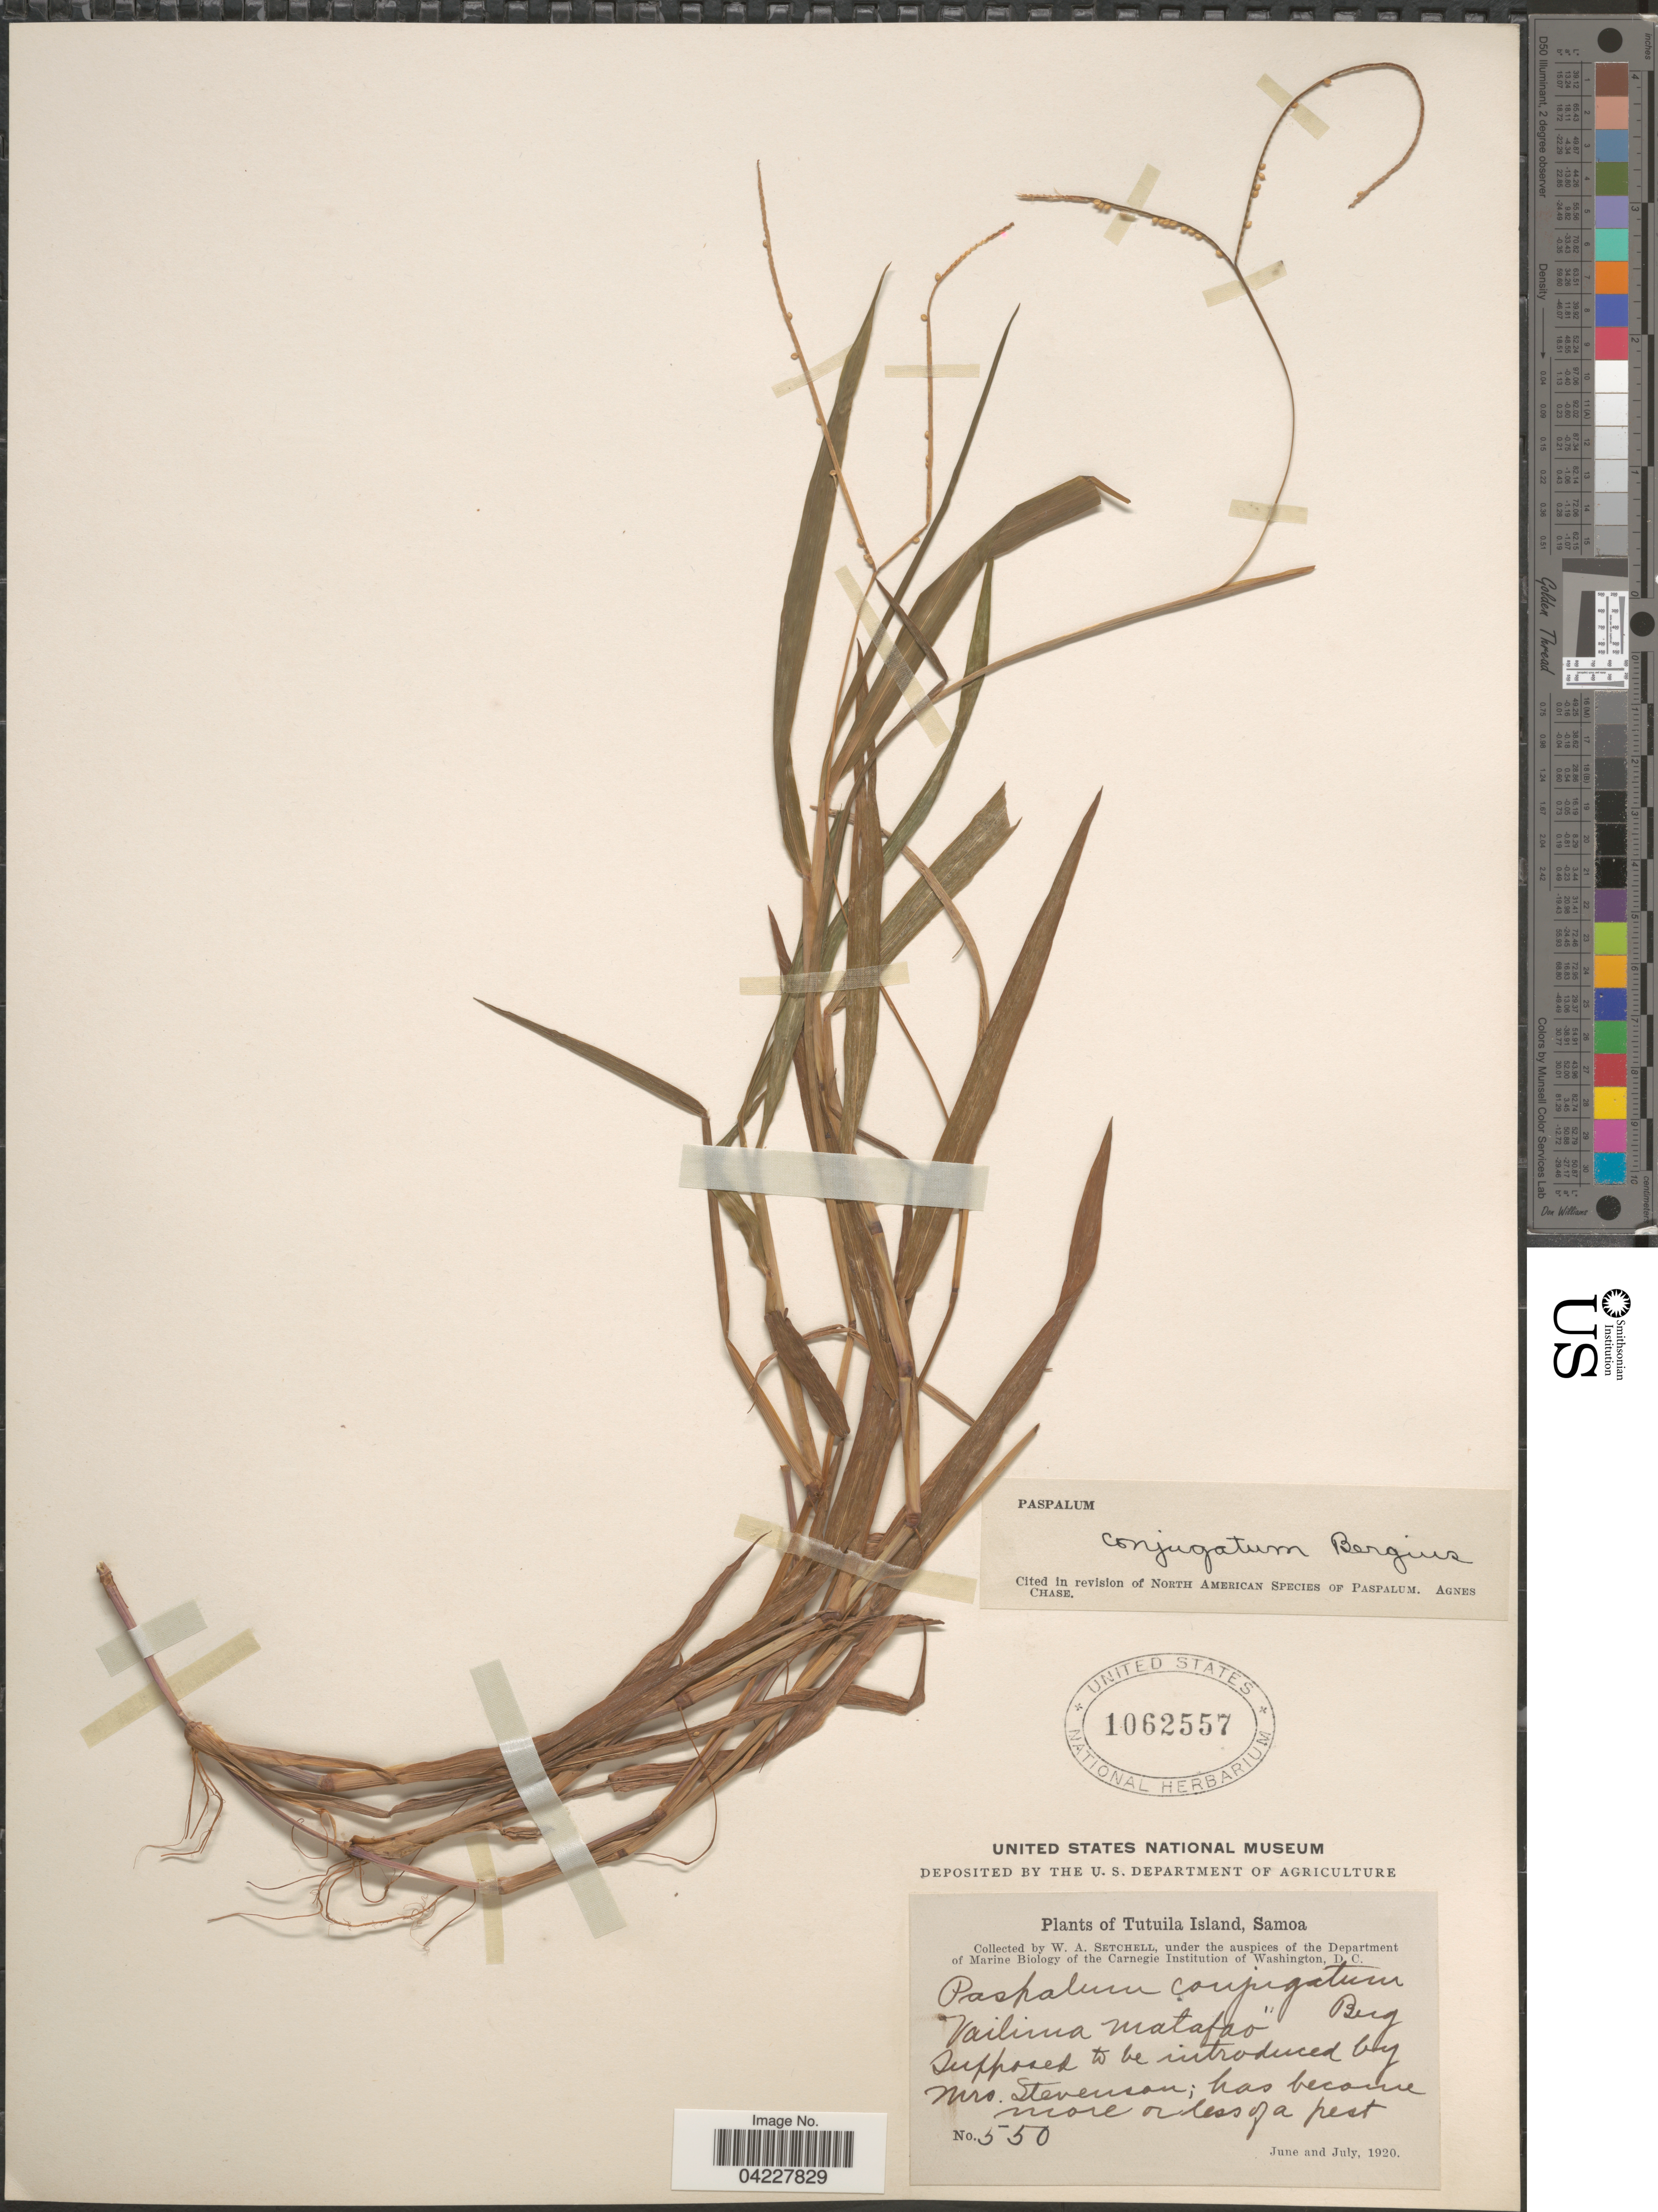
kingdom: Plantae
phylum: Tracheophyta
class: Liliopsida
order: Poales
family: Poaceae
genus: Paspalum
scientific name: Paspalum conjugatum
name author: P.J. Bergius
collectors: W. Setchell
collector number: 550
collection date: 1920-06/1920-07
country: American Samoa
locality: Tutuila Island, Samoa.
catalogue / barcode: US 1062557